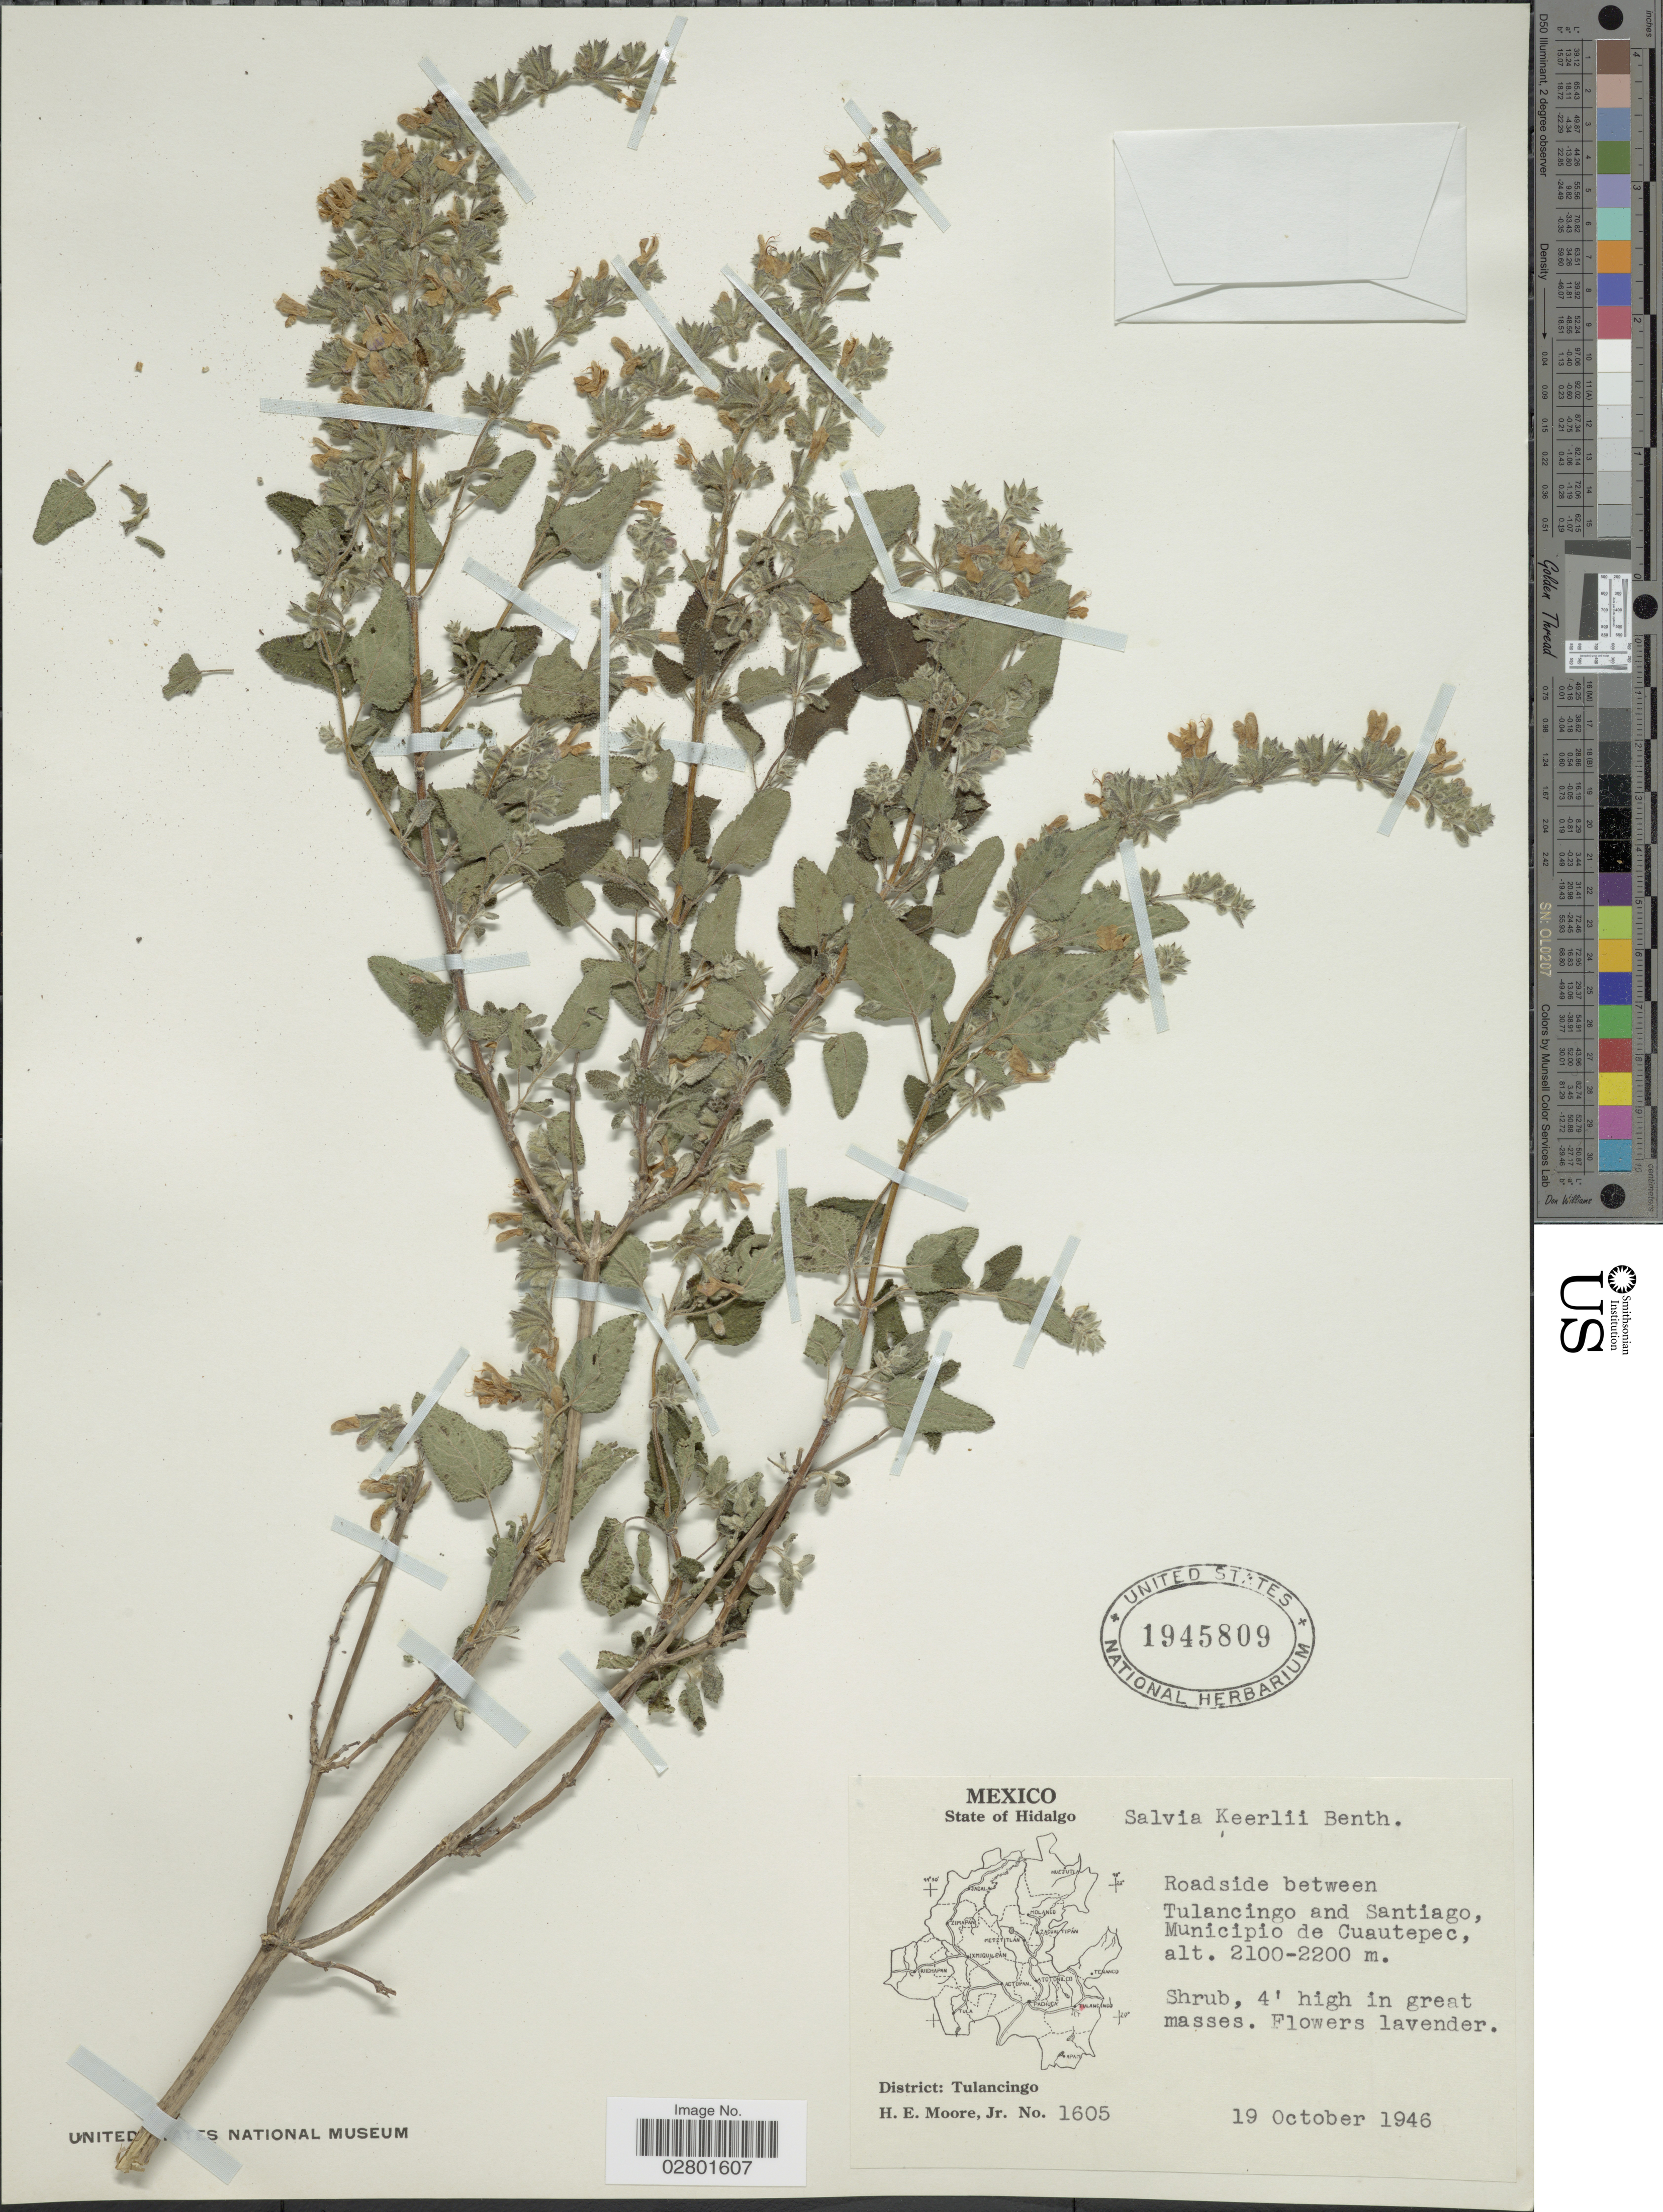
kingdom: Plantae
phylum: Tracheophyta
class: Magnoliopsida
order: Lamiales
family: Lamiaceae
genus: Salvia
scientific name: Salvia keerlii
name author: Benth.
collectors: H. Moore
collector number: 1605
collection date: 1946-10-19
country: Mexico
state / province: Hidalgo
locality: Roadside between Tulancingo and Santiago, Municipio de Cuatepec. District: Tulancingo.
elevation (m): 2100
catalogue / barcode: US 1945809